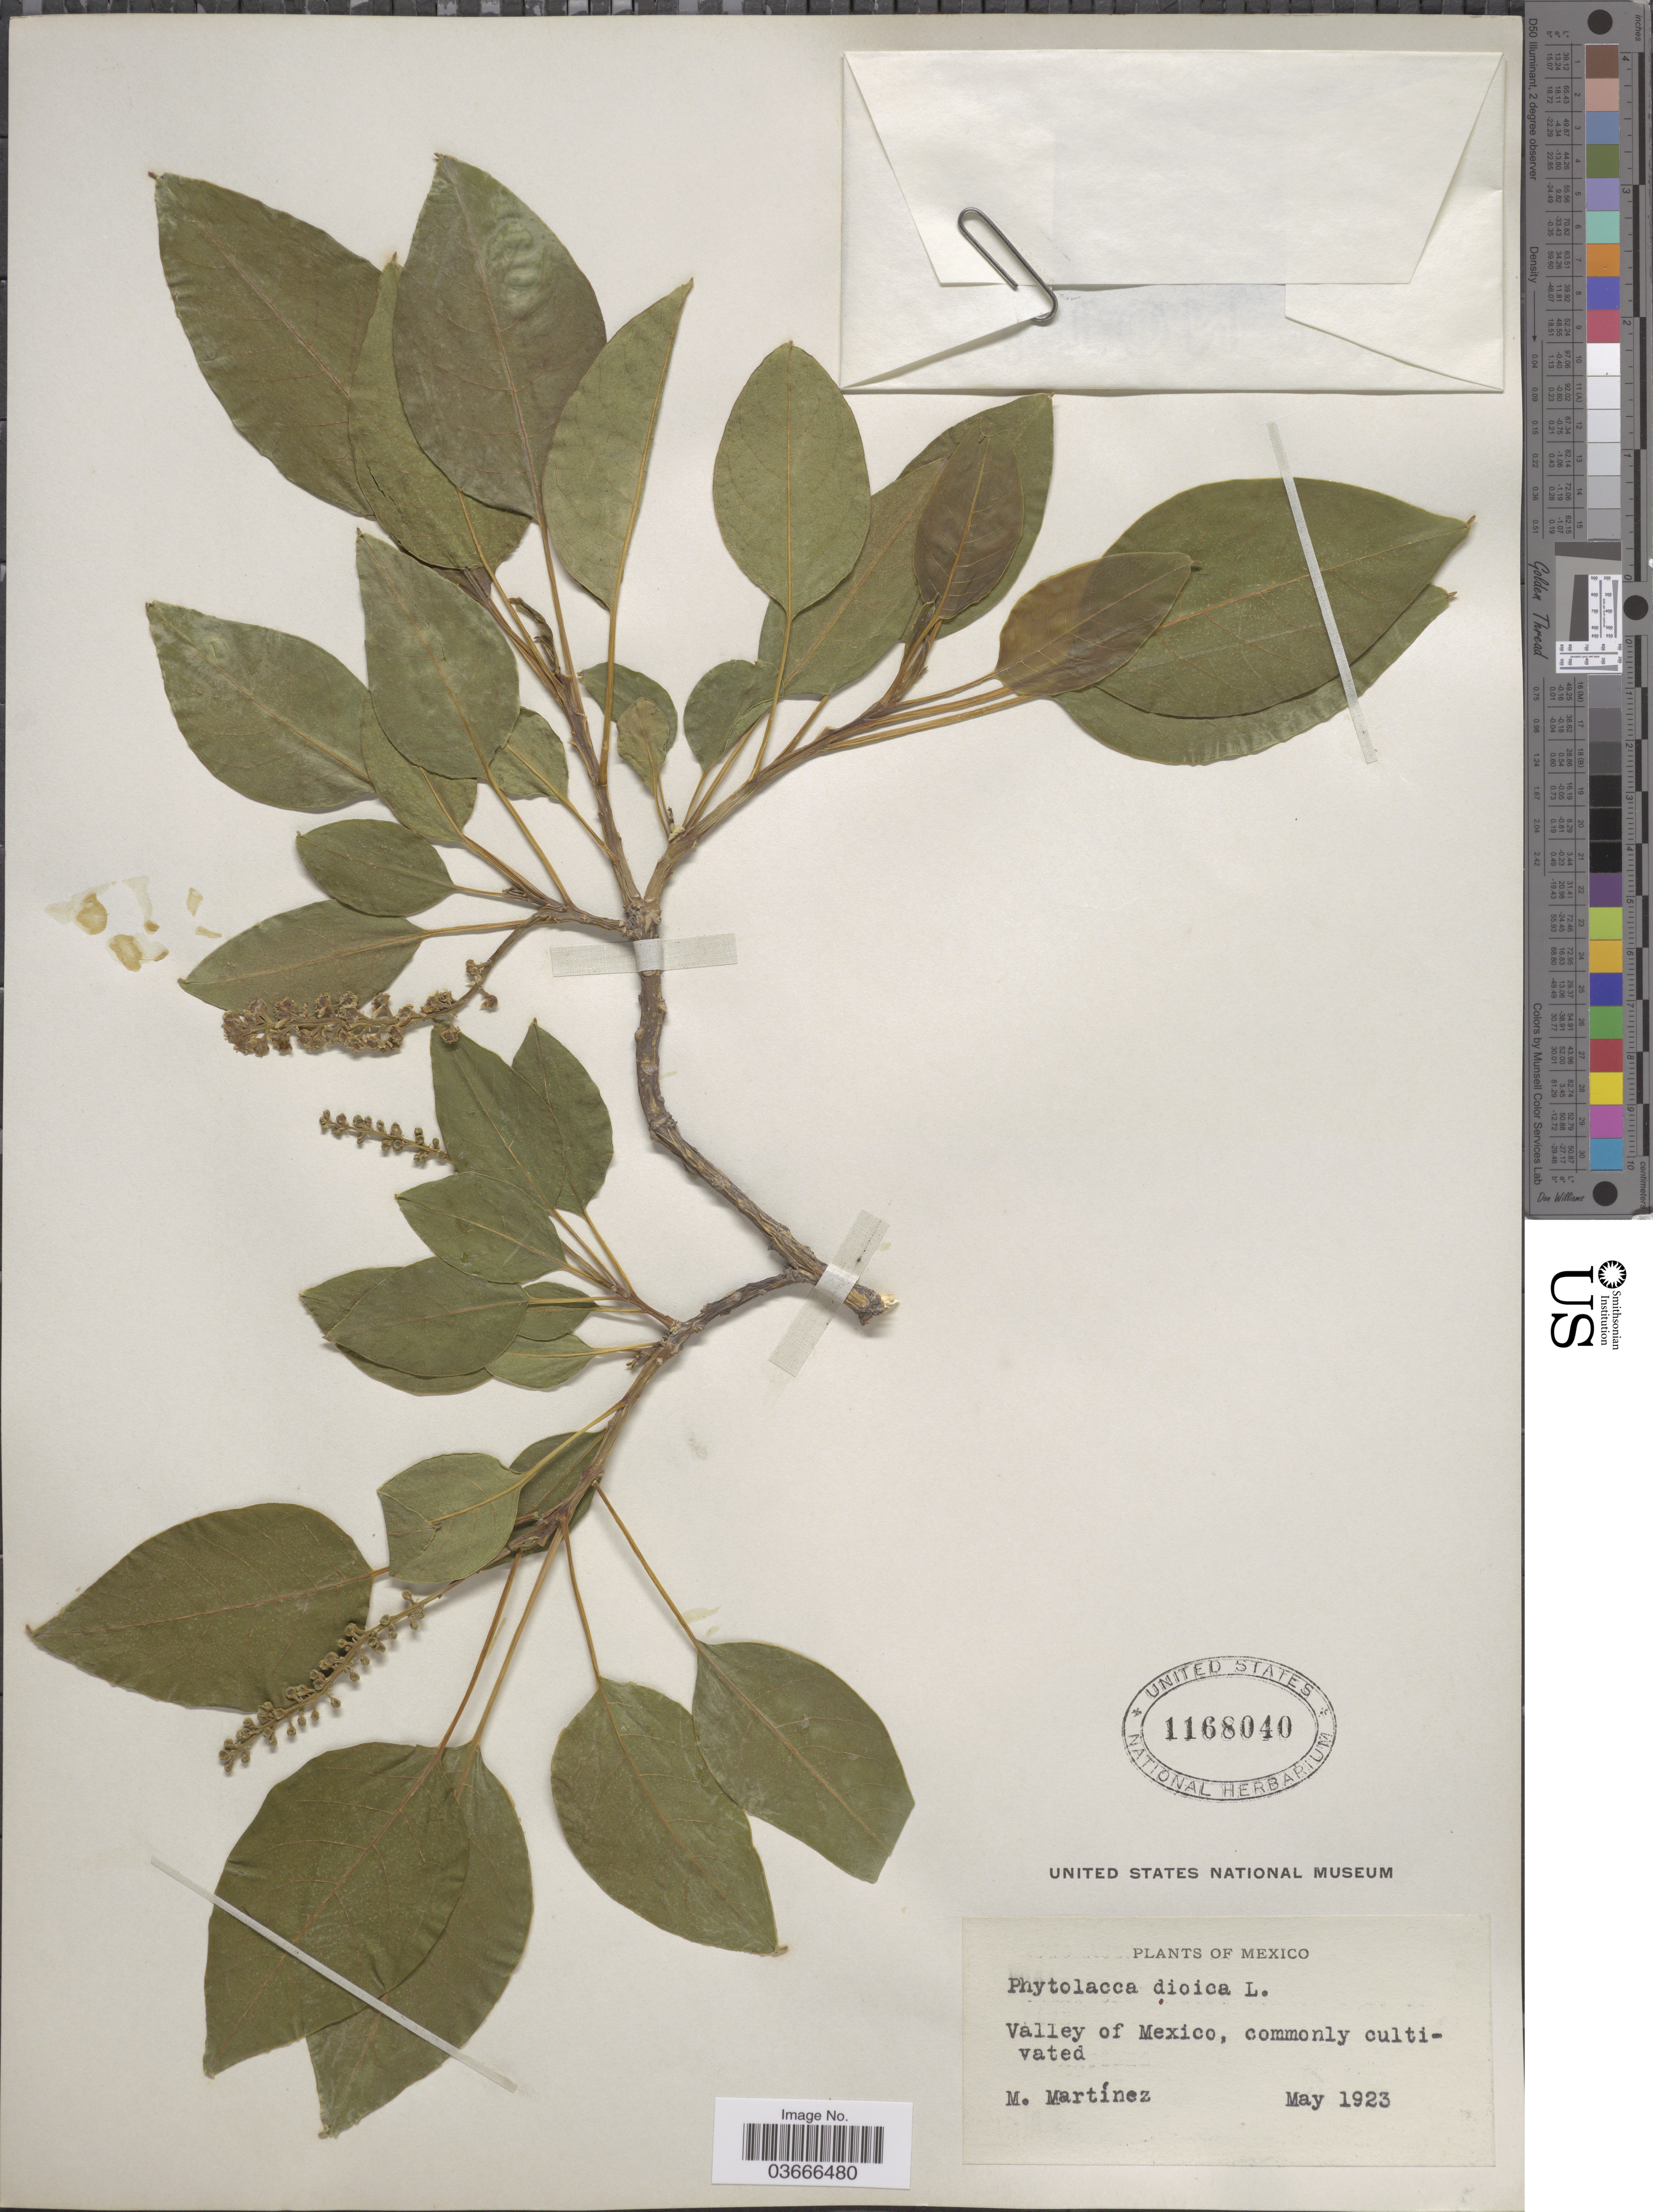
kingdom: Plantae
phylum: Tracheophyta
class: Magnoliopsida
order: Caryophyllales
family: Phytolaccaceae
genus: Phytolacca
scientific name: Phytolacca dioica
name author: L.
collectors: M. Martínez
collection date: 1923-05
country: Mexico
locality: Valley of Mexico.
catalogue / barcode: US 1168040